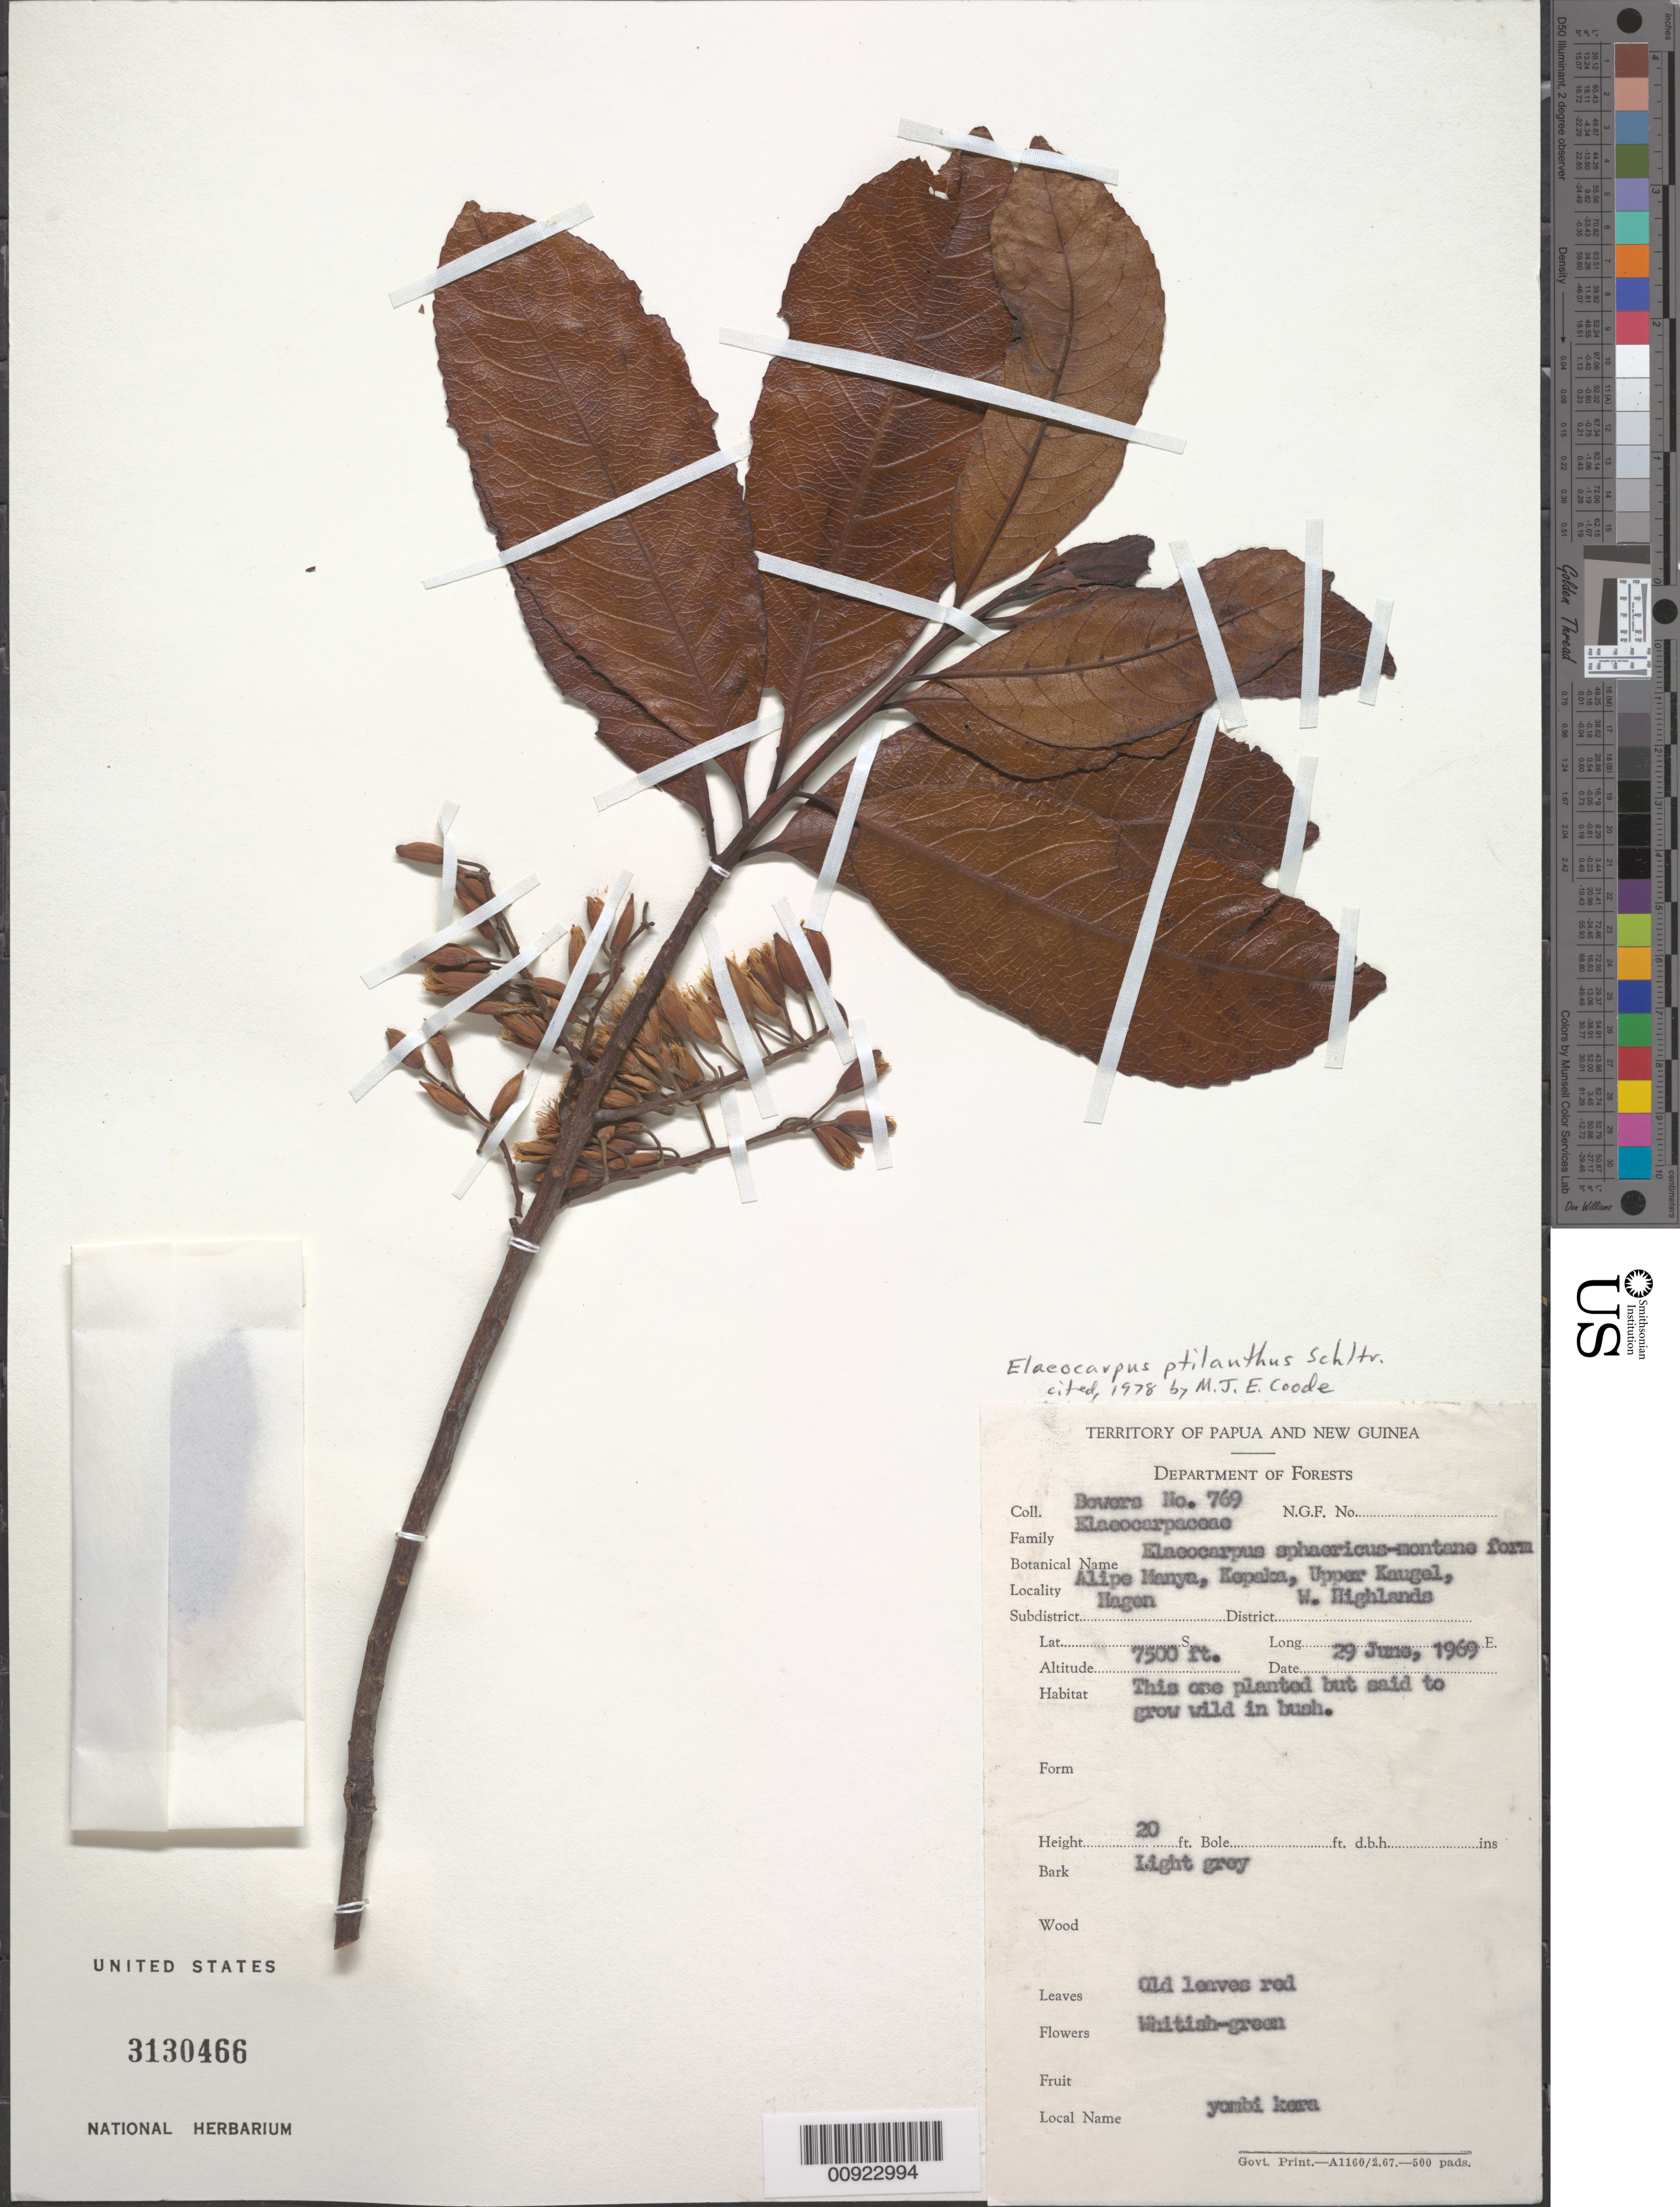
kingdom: Plantae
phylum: Tracheophyta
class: Magnoliopsida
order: Oxalidales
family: Elaeocarpaceae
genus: Elaeocarpus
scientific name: Elaeocarpus ptilanthus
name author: Schltr.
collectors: N. Bowers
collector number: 769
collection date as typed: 29 Jun 1969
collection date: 1969-06-29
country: Papua New Guinea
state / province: Western Highlands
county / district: Mount Hagen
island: New Guinea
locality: Alipe Manya, Kepaka, Upper Kaugel. Hagen Subdistrict, Western Highlands District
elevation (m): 2286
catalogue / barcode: US 3130466